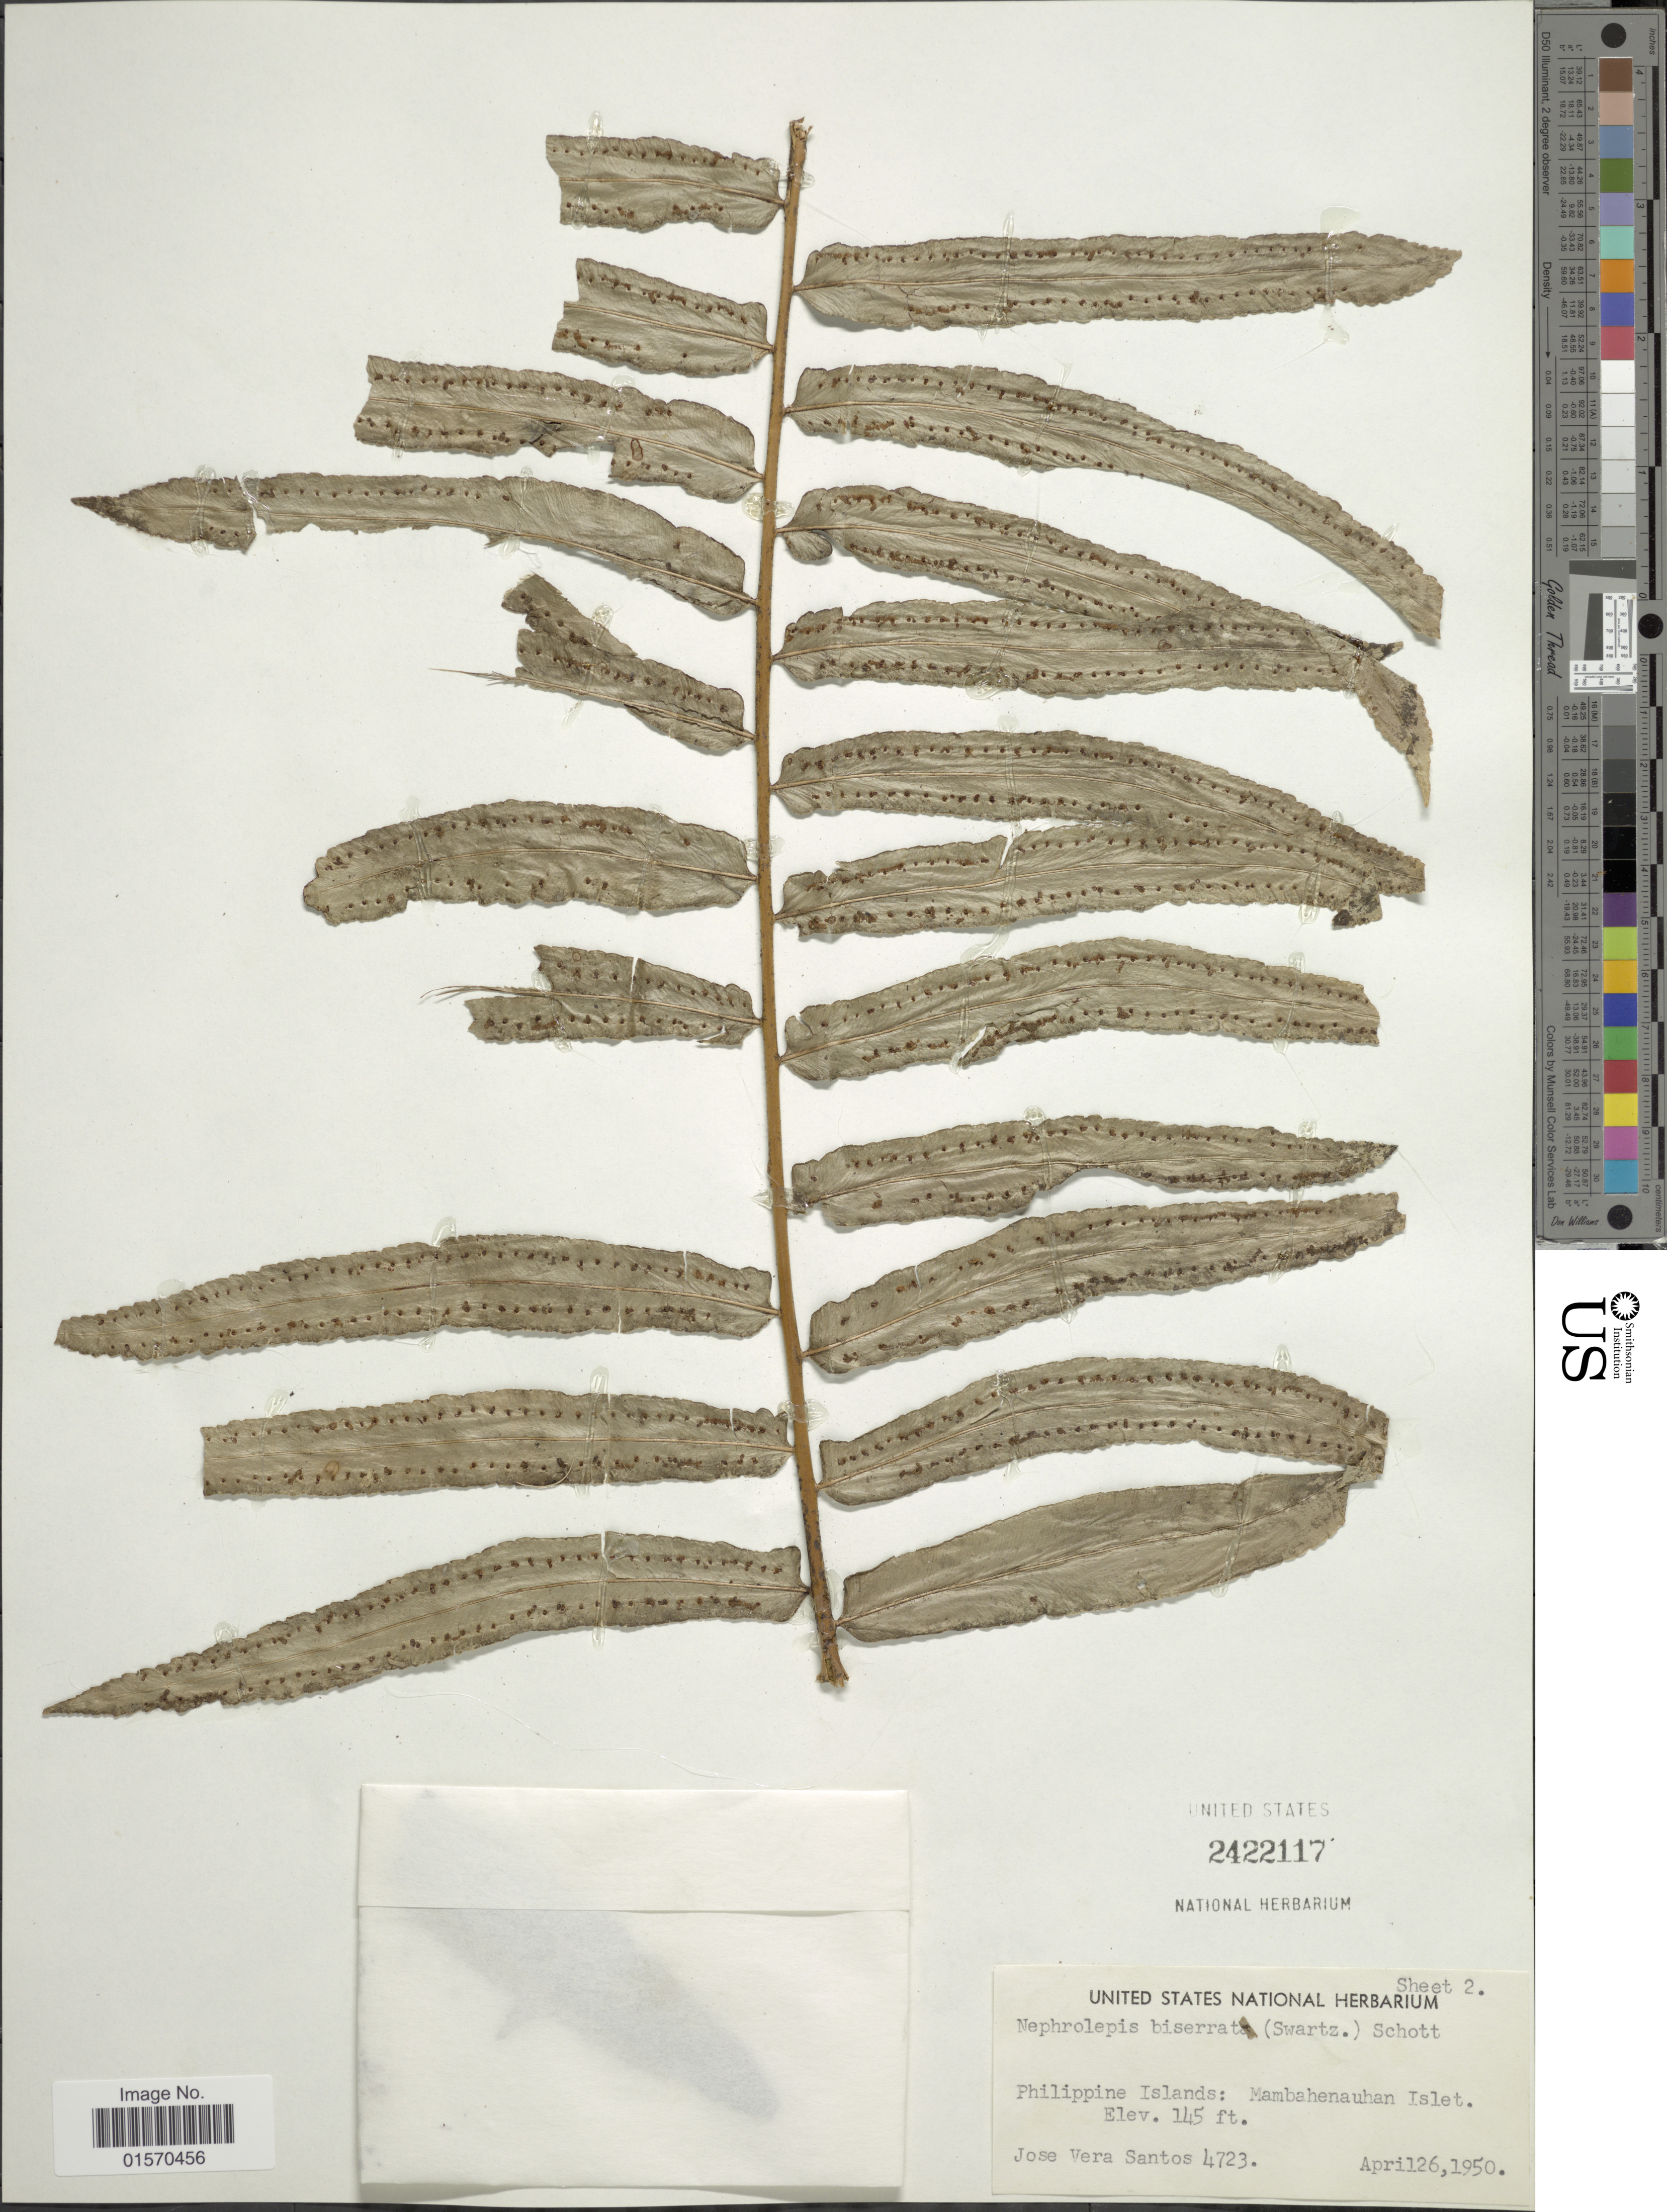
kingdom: Plantae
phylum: Tracheophyta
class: Polypodiopsida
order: Polypodiales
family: Nephrolepidaceae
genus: Nephrolepis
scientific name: Nephrolepis biserrata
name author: (Sw.) Schott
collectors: J. Santos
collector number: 4723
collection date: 1950-04-26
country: Philippines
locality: Philippine Islands: Mambahenauhan Islet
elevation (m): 44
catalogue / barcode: US 2422117